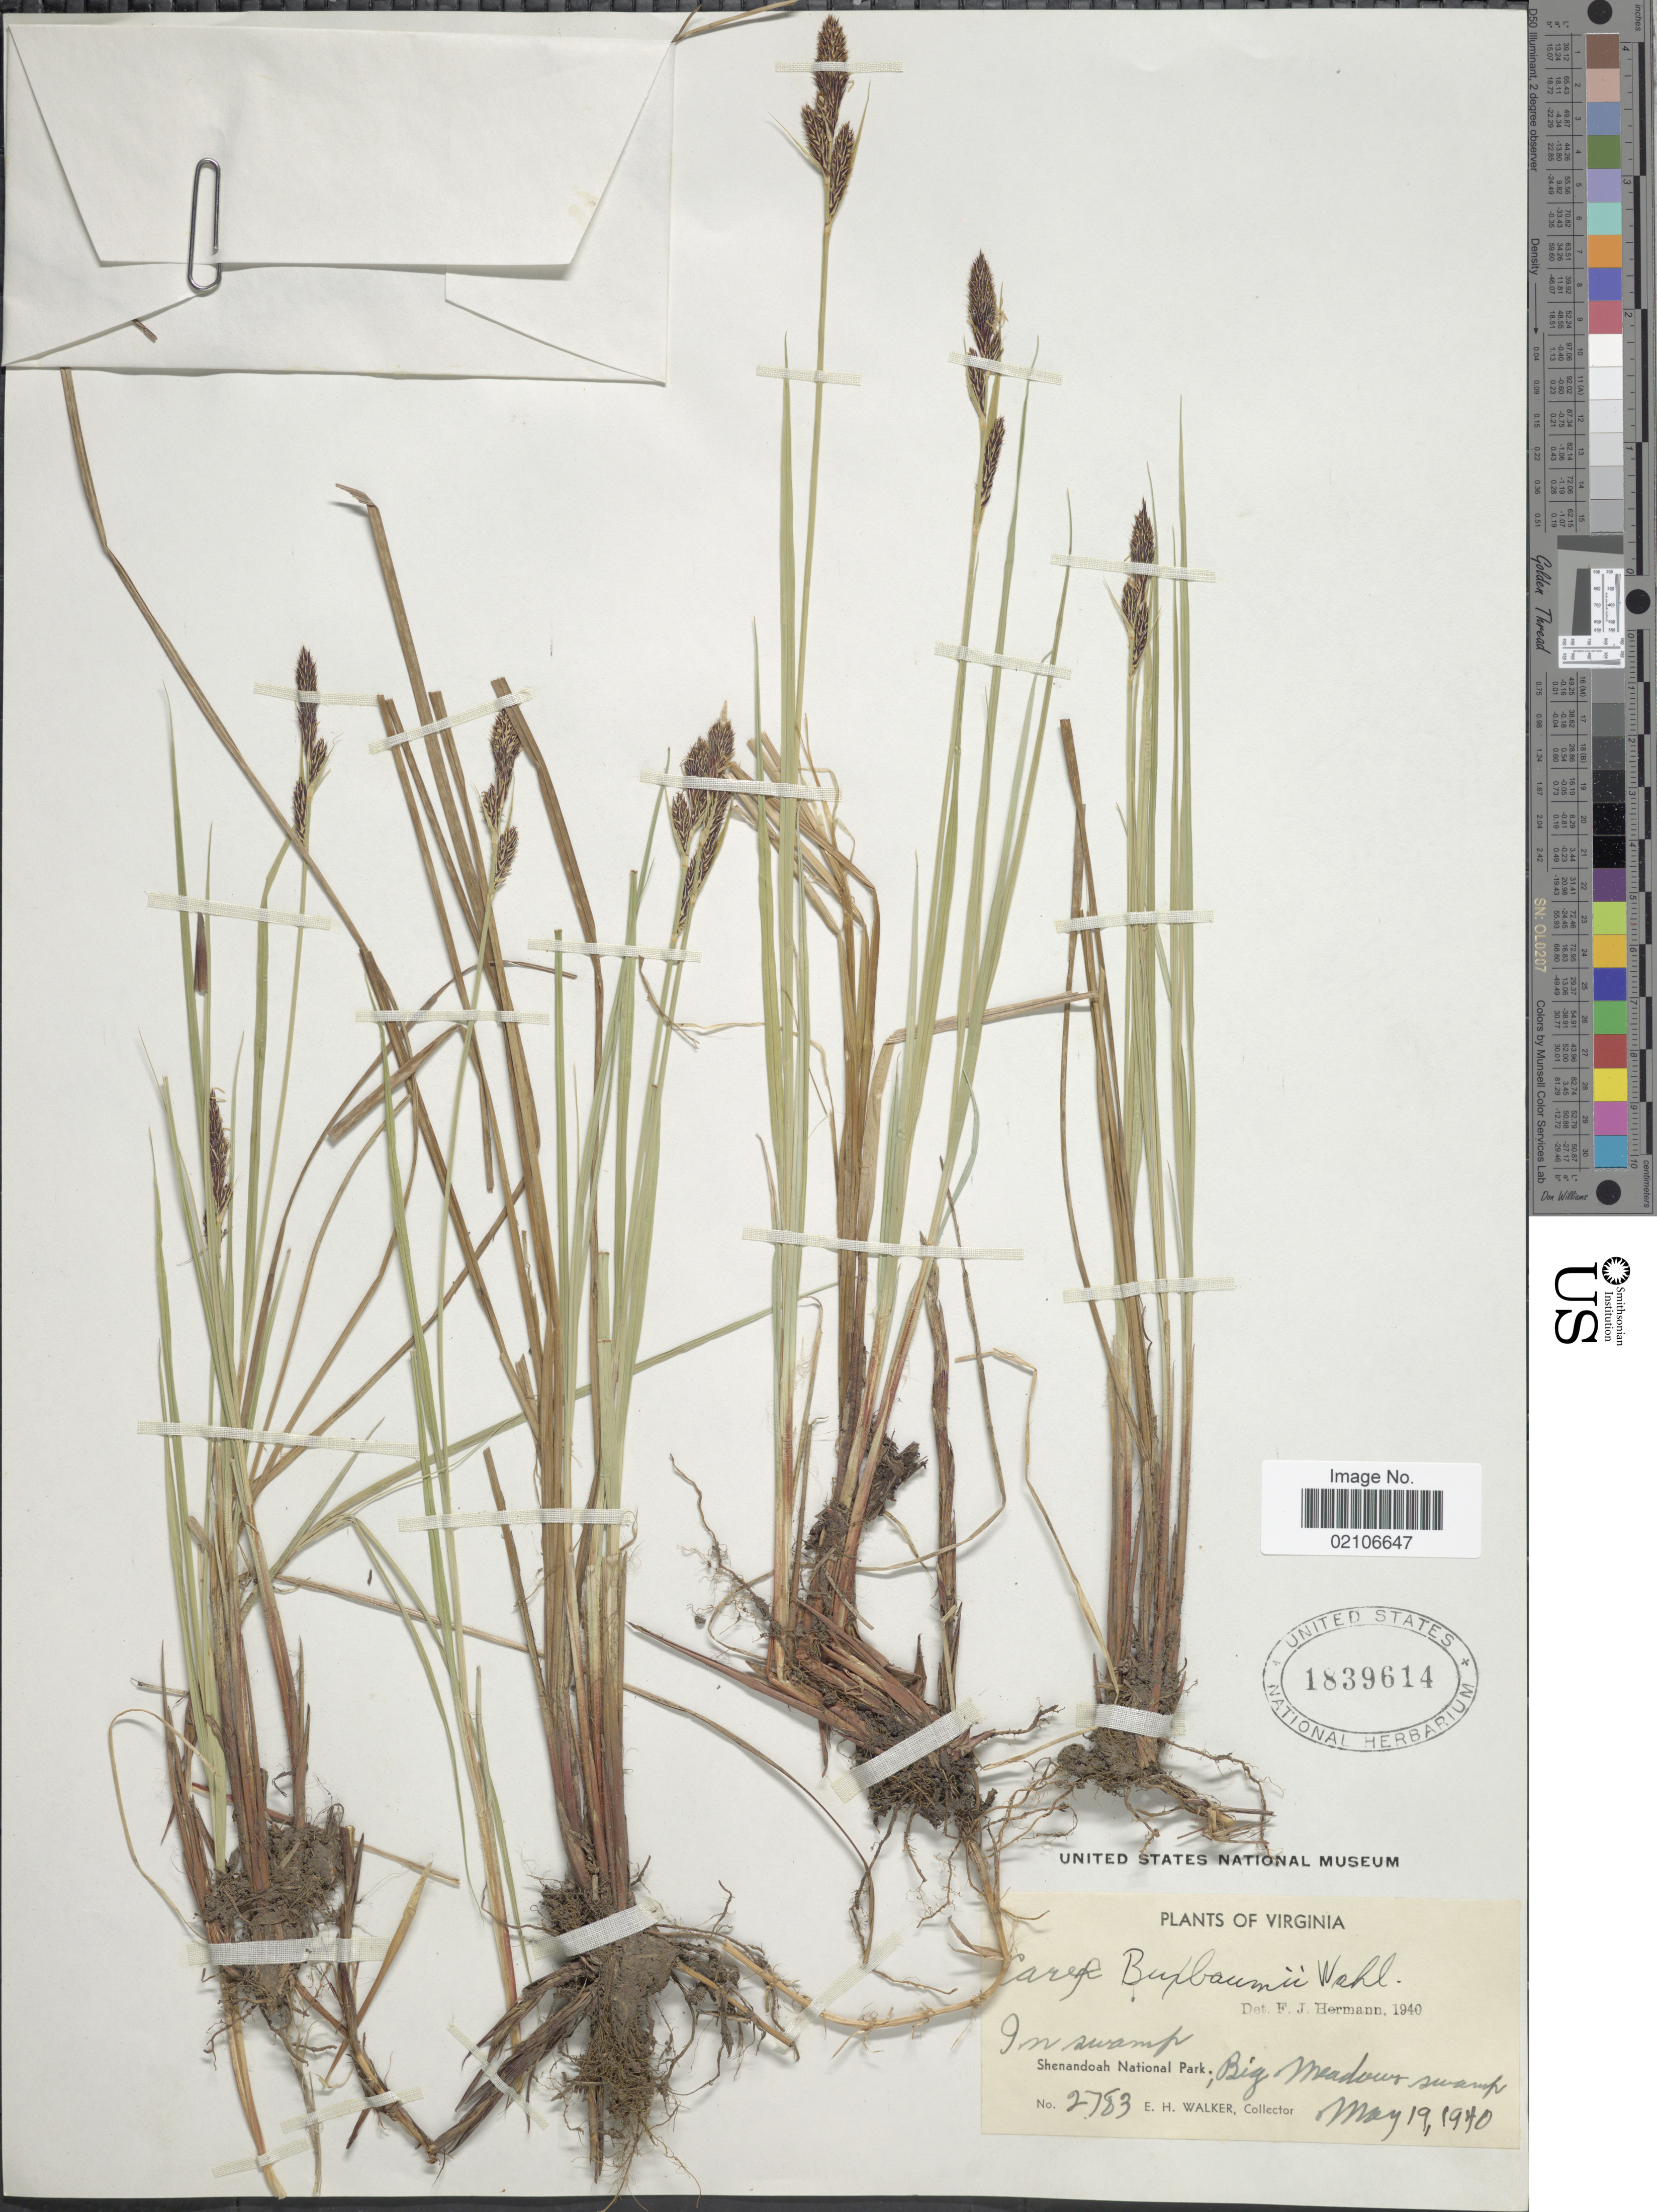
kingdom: Plantae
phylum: Tracheophyta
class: Liliopsida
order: Poales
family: Cyperaceae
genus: Carex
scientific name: Carex buxbaumii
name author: Wahlenb.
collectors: E. H. Walker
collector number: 2783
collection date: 1940-05-19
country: United States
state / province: Virginia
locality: In swamp, Shenandoah National Park; Big Meadows swamp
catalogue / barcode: US 1839614